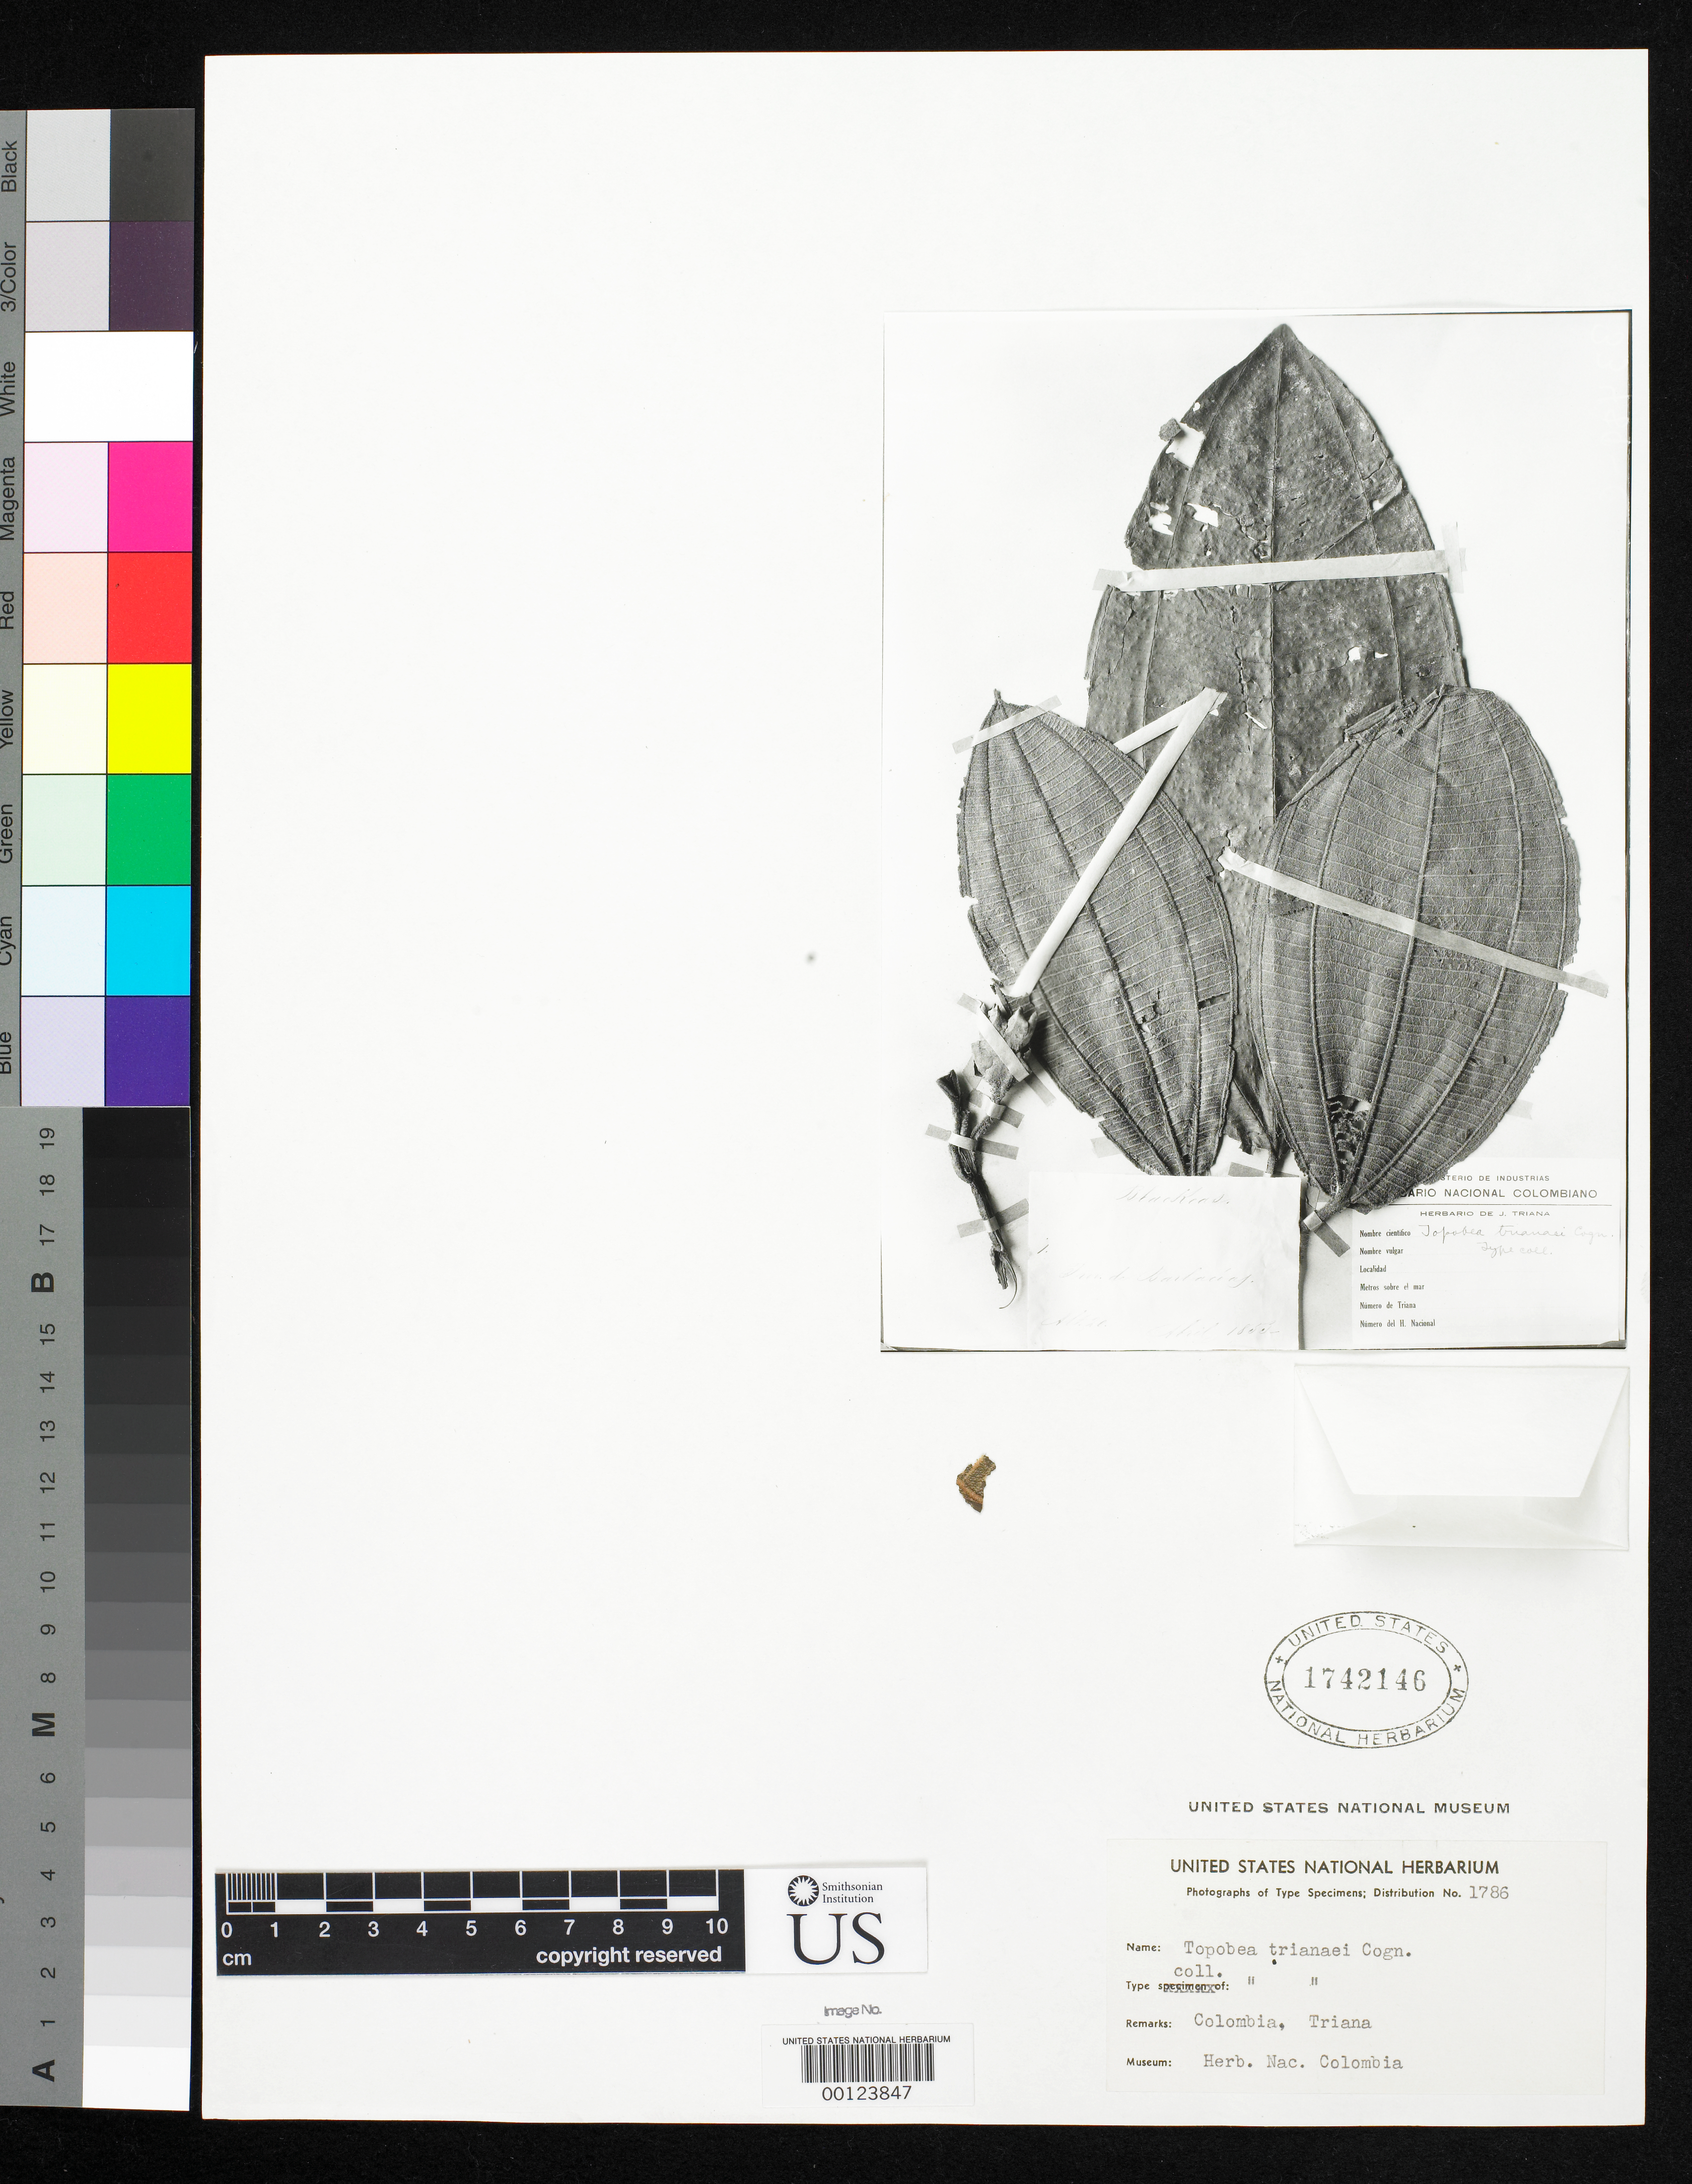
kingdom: Plantae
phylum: Tracheophyta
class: Magnoliopsida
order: Myrtales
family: Melastomataceae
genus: Topobea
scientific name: Topobea trianaei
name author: Cogn. in A. DC.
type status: Type Fragment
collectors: J. J. Triana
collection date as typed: Apr 1853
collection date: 1853-04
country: Colombia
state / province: Nariño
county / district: Barbacoas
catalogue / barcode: US 1742146